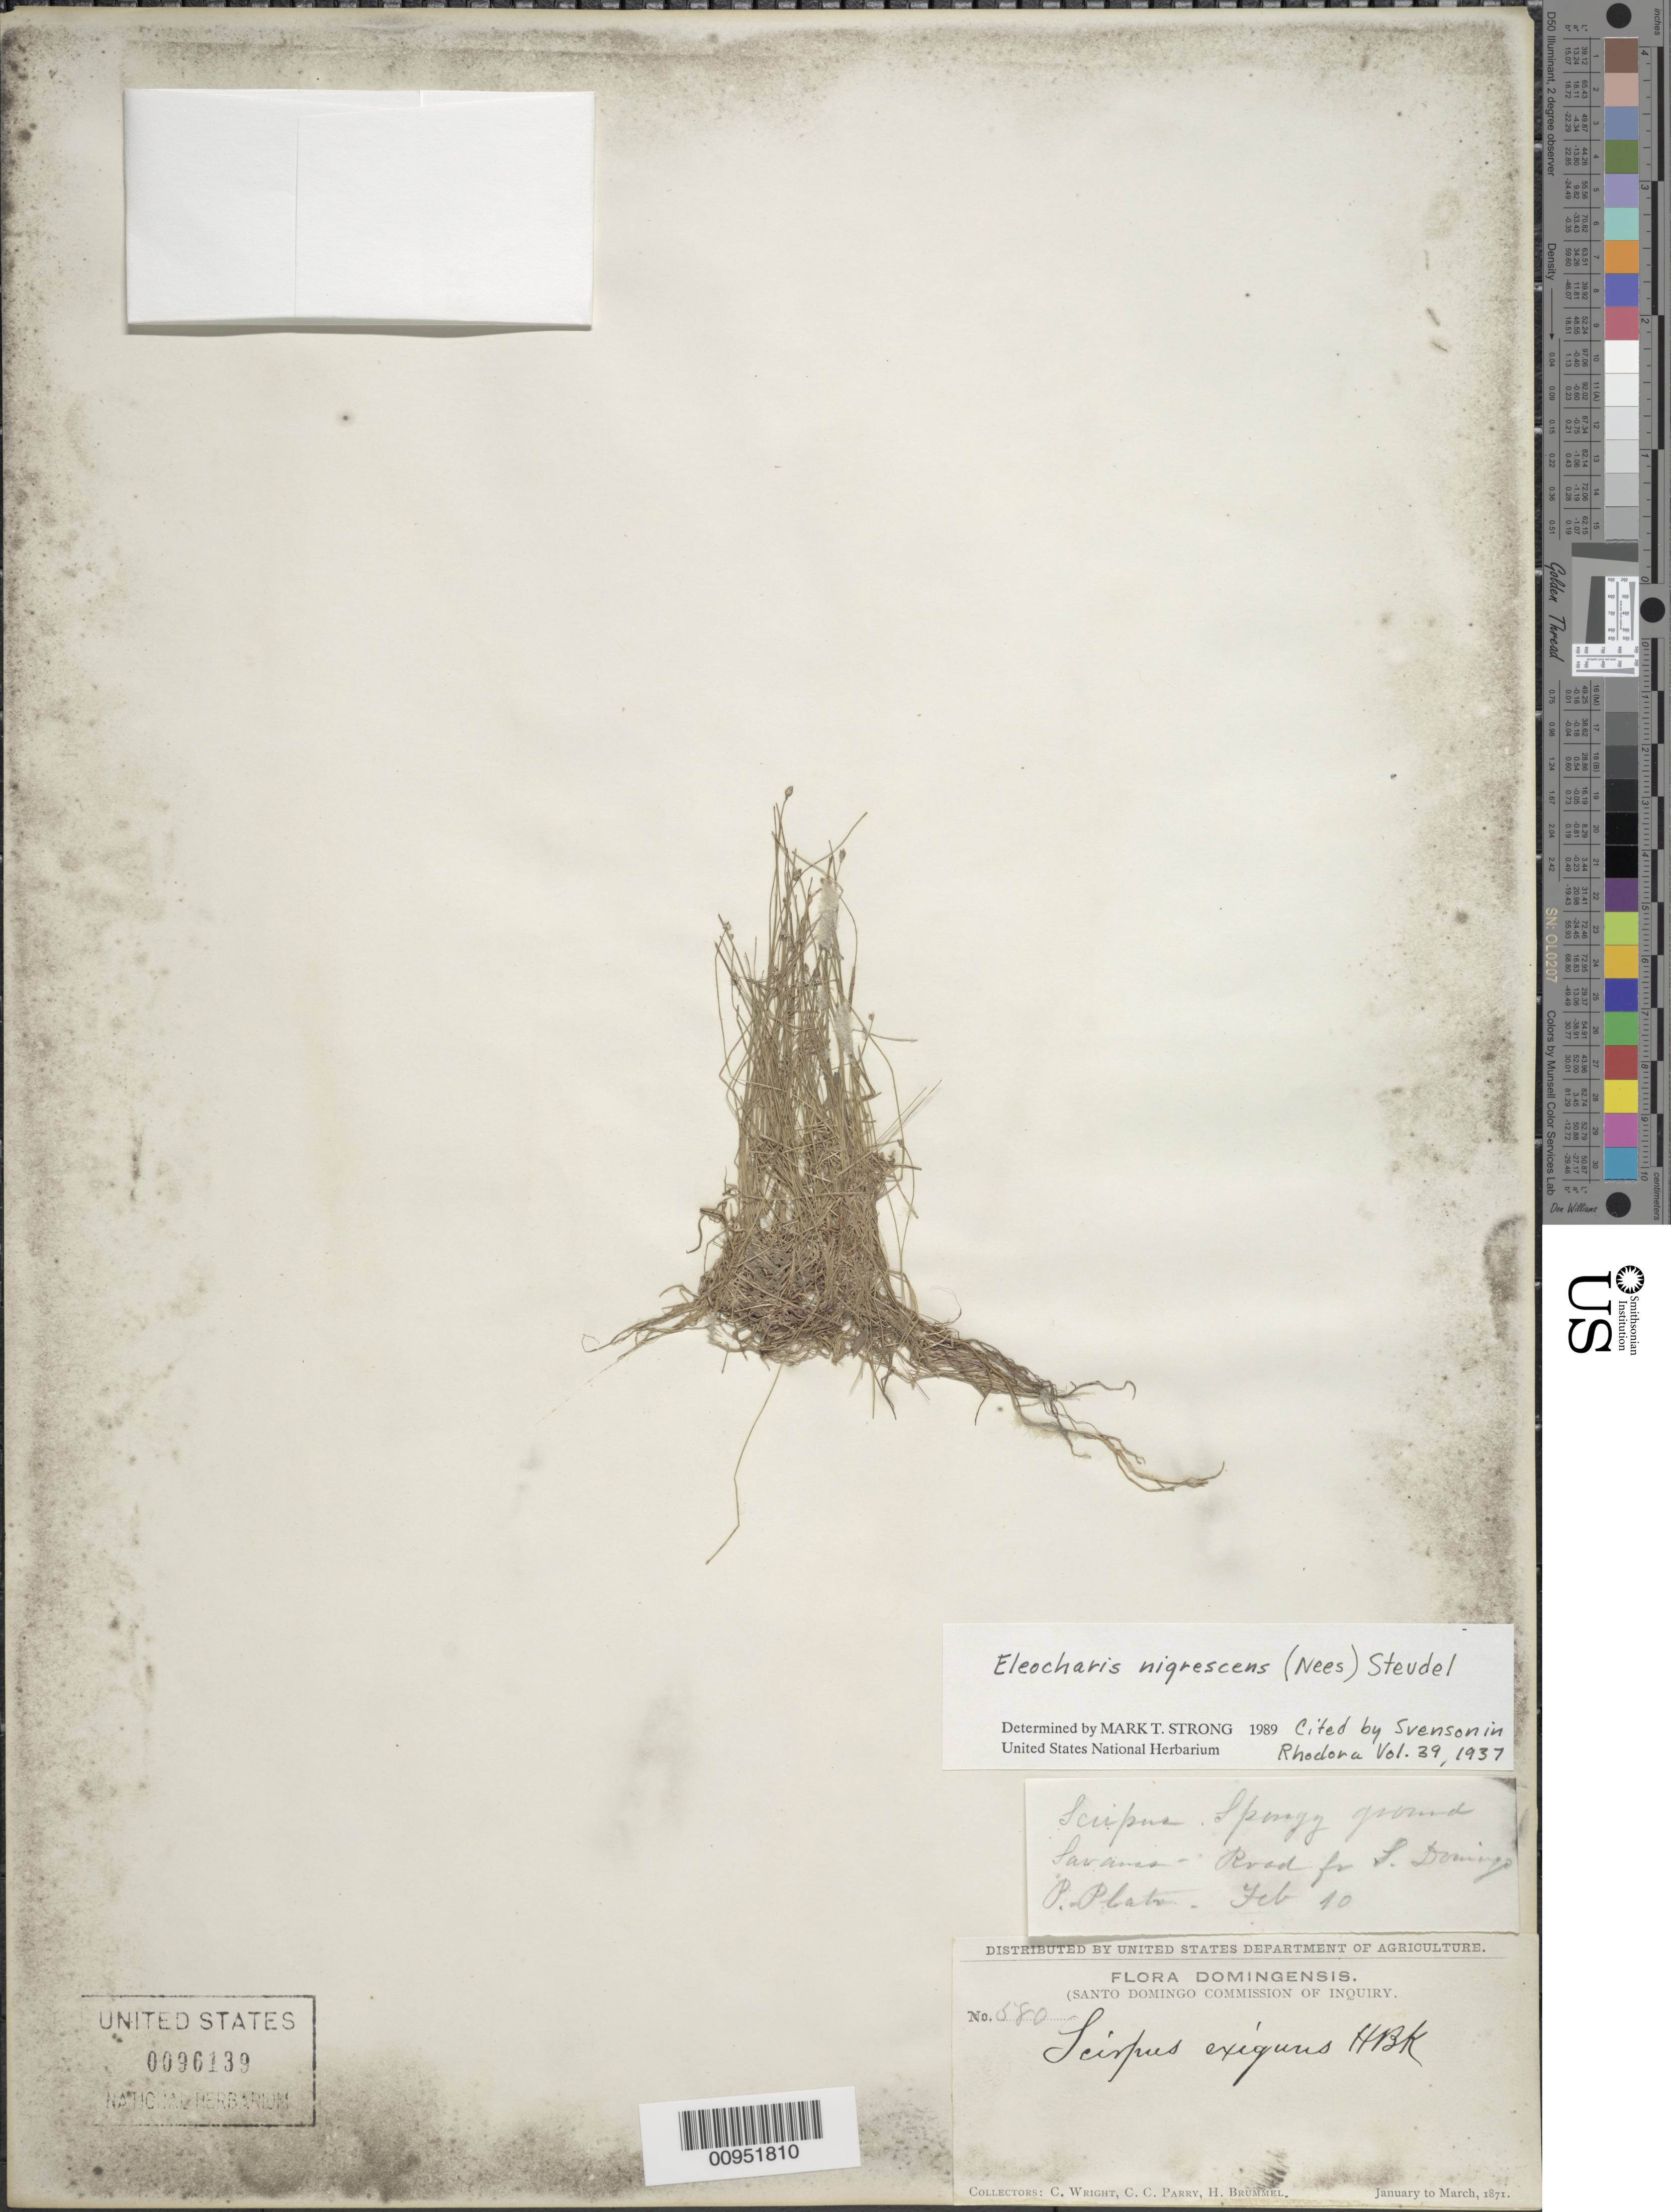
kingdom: Plantae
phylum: Tracheophyta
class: Liliopsida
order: Poales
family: Cyperaceae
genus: Eleocharis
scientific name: Eleocharis nigrescens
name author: (Nees) Kunth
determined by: Strong, M. T., (US), Smithsonian Institution - National Museum of Natural History (UNITED STATES)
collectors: C. Wright, C. C. Parry & H. Brummel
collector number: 580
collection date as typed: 10 Feb 1871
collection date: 1871-02-10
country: Dominican Republic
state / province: Puerto Plata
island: Hispaniola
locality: Savana, Road for Santo Domingo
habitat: Spongy ground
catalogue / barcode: US 96139